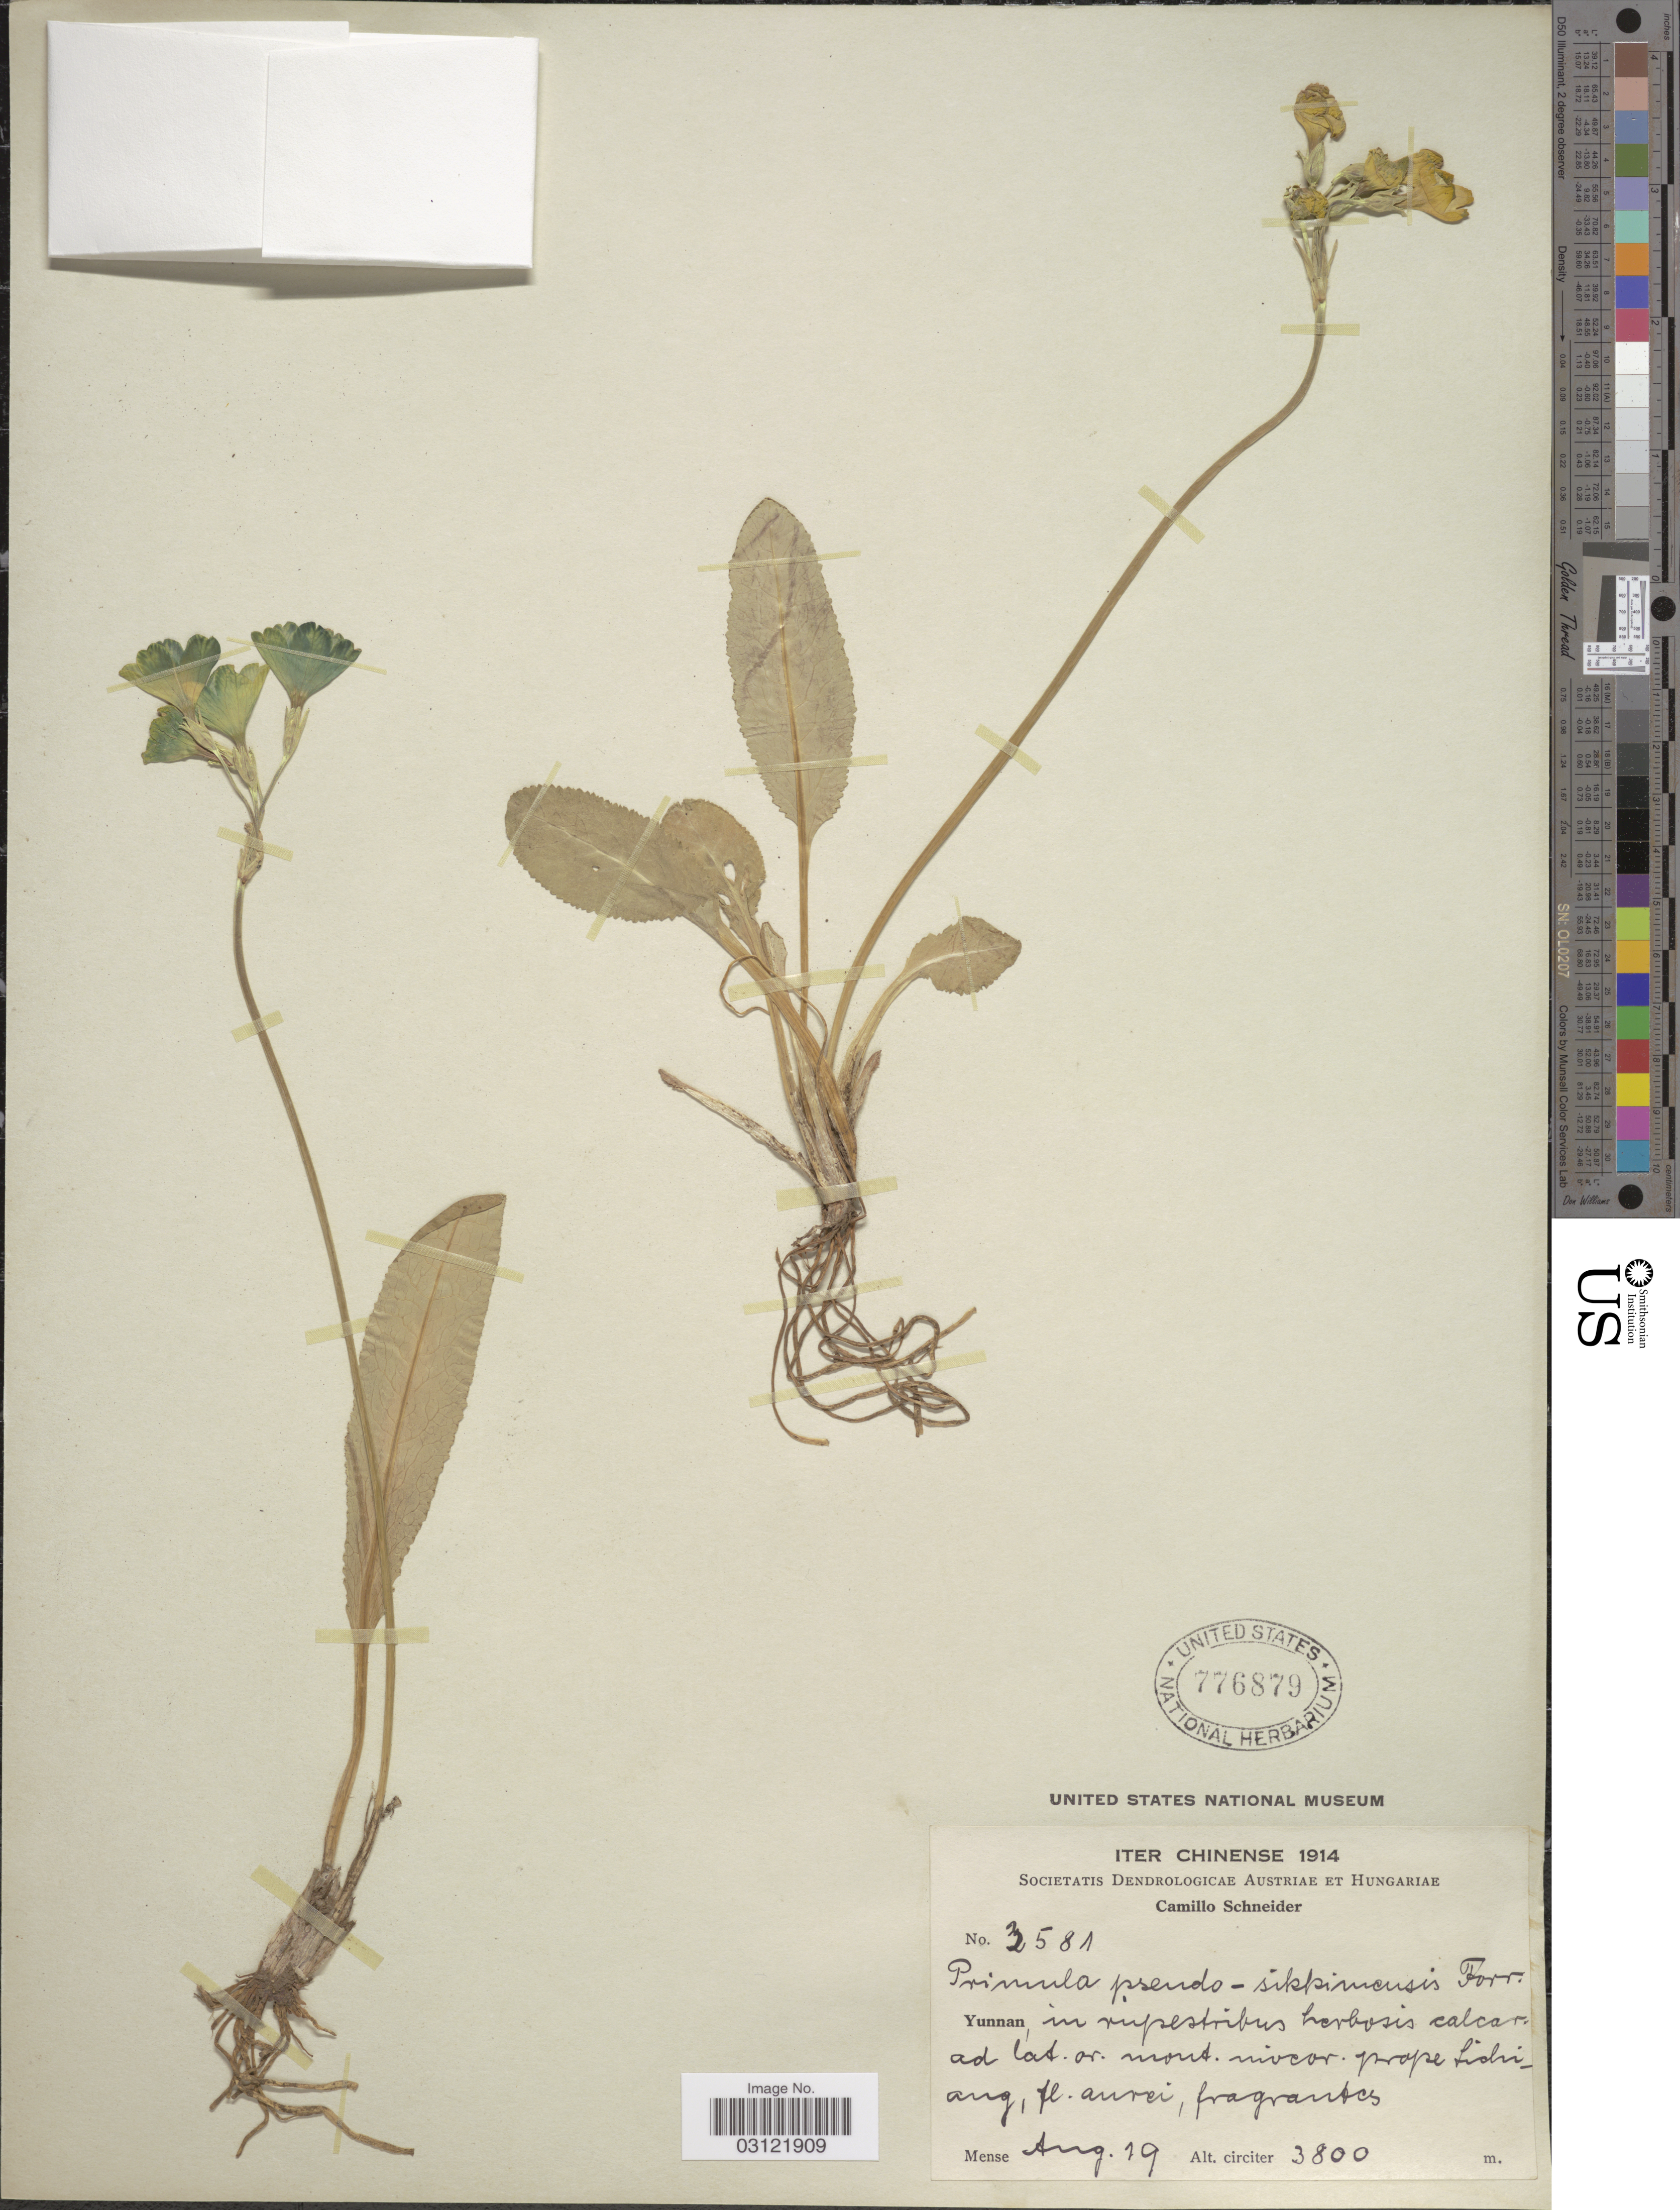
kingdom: Plantae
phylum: Tracheophyta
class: Magnoliopsida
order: Ericales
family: Primulaceae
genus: Primula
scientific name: Primula pseudosikkimensis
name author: Forrest ex Diels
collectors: C. K. Schneider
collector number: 2581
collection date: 1914-08-19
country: China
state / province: Yunnan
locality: In rupestribus herbosis calcar. ad lat. or. mont. niveor. prope Lichiang.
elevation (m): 3800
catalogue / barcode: US 776879